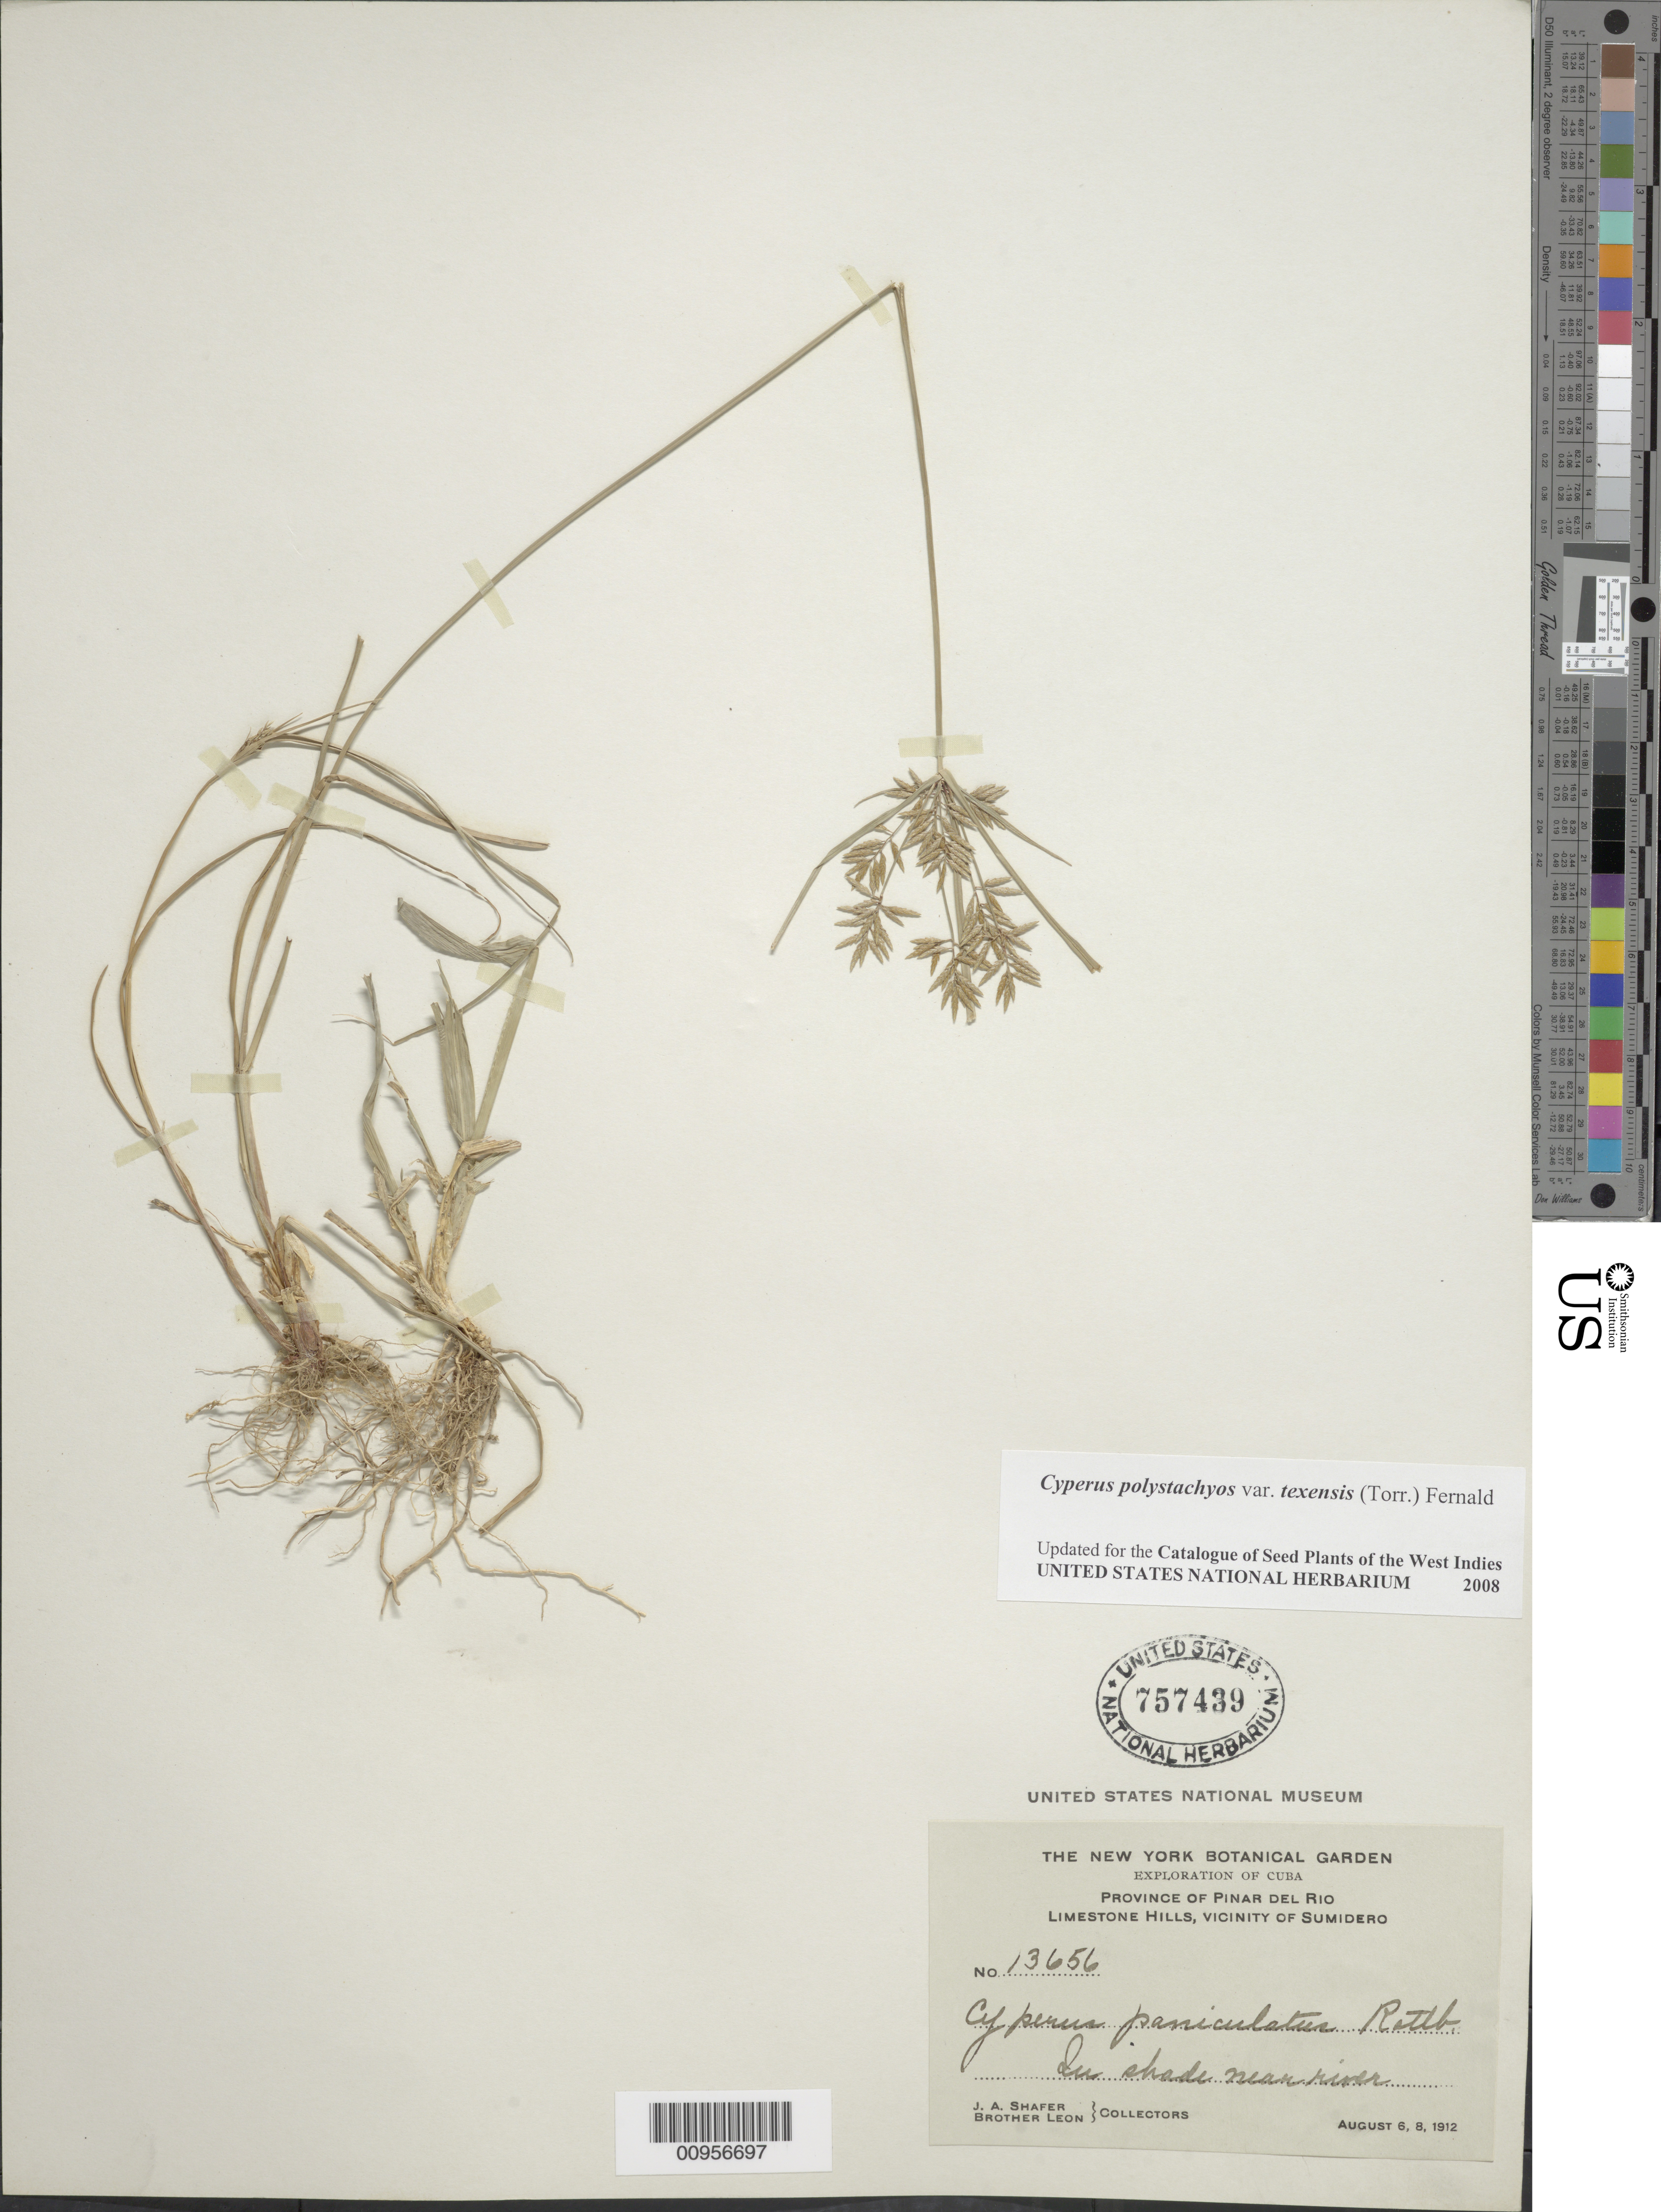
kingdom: Plantae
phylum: Tracheophyta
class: Liliopsida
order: Poales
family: Cyperaceae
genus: Cyperus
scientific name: Cyperus polystachyos var. texensis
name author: (Torr.) Fernald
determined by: Strong, M. T., (US), Smithsonian Institution - National Museum of Natural History (UNITED STATES)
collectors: J. A. Shafer & Bro. León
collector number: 13656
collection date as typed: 06 Aug 1912 to 08 Aug 1912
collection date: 1912-08-06/1912-08-08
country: Cuba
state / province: Pinar del Rio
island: Cuba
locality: Limestone hills, vicinity of Sumidero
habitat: In shade near river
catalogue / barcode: US 757439